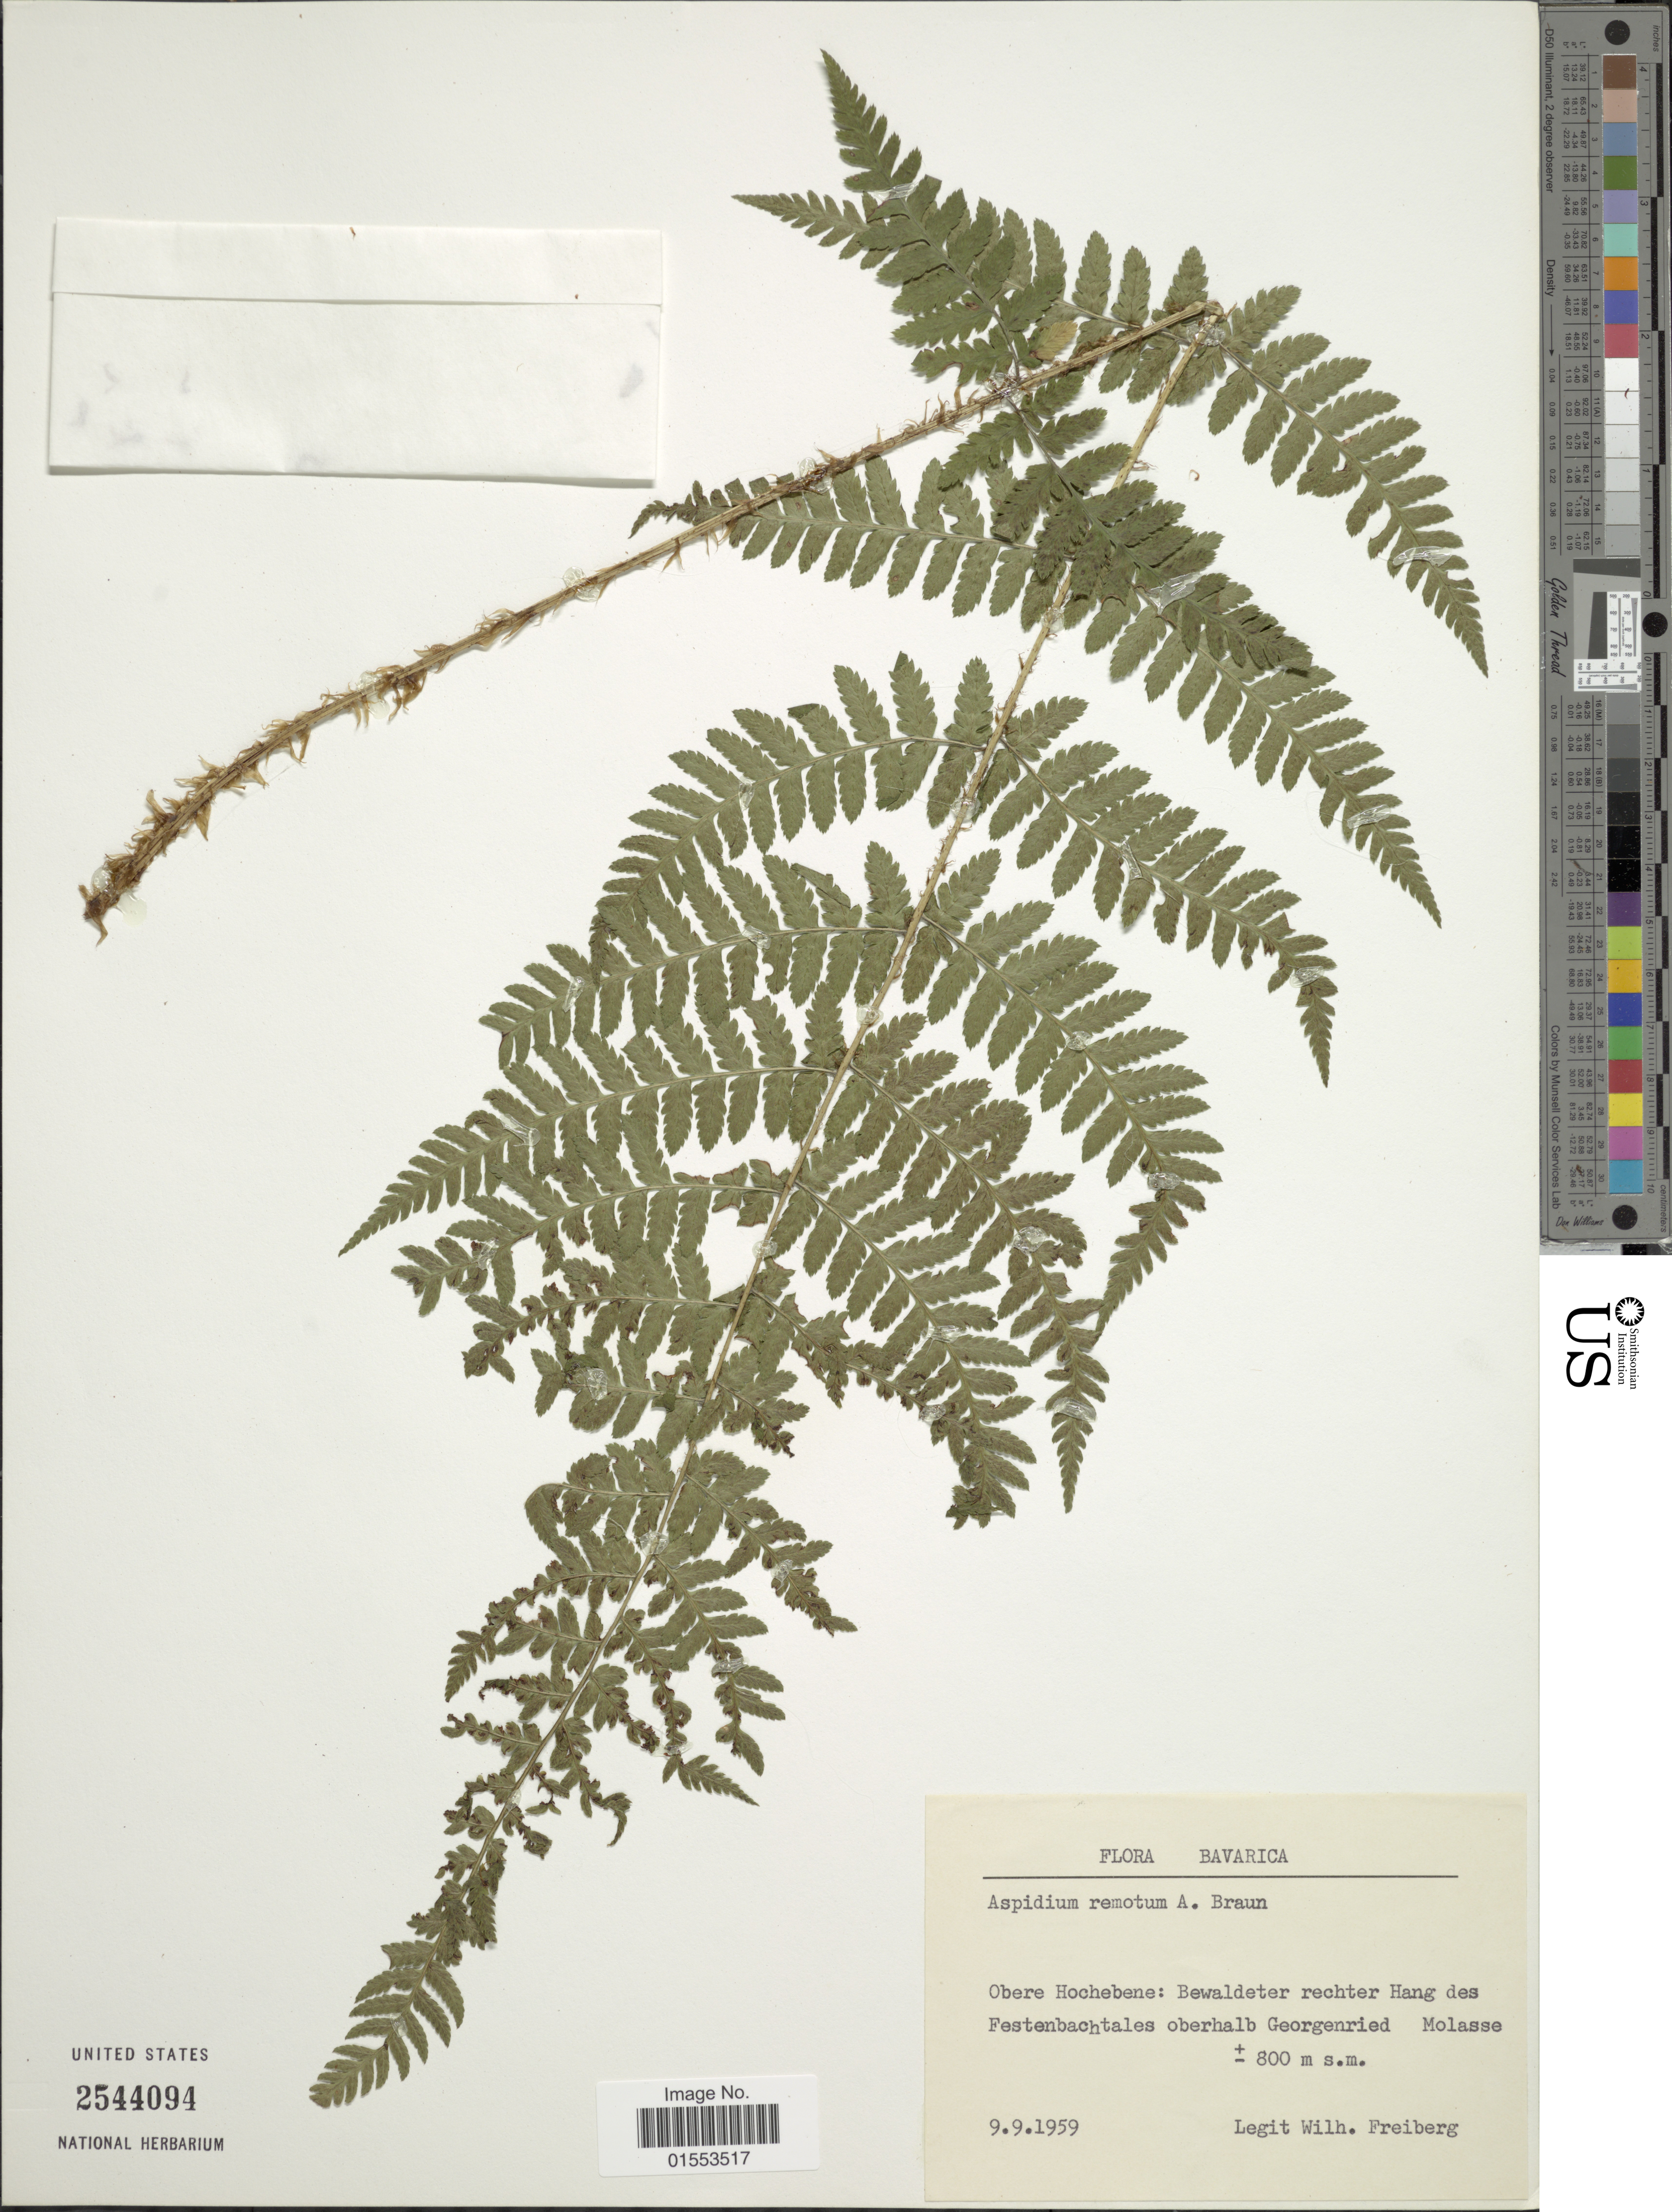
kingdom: Plantae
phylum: Tracheophyta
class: Polypodiopsida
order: Polypodiales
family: Dryopteridaceae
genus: Dryopteris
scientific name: Dryopteris remota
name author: (A. Braun) Hayek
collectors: W. Freiberg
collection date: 1959-09-09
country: Germany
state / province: Bayern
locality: Bavarica, Obere Hochebene: Bewaldeter rechter hang des Festenbachtales oberhalb Georgenried Molasse.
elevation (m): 800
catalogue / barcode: US 2544094